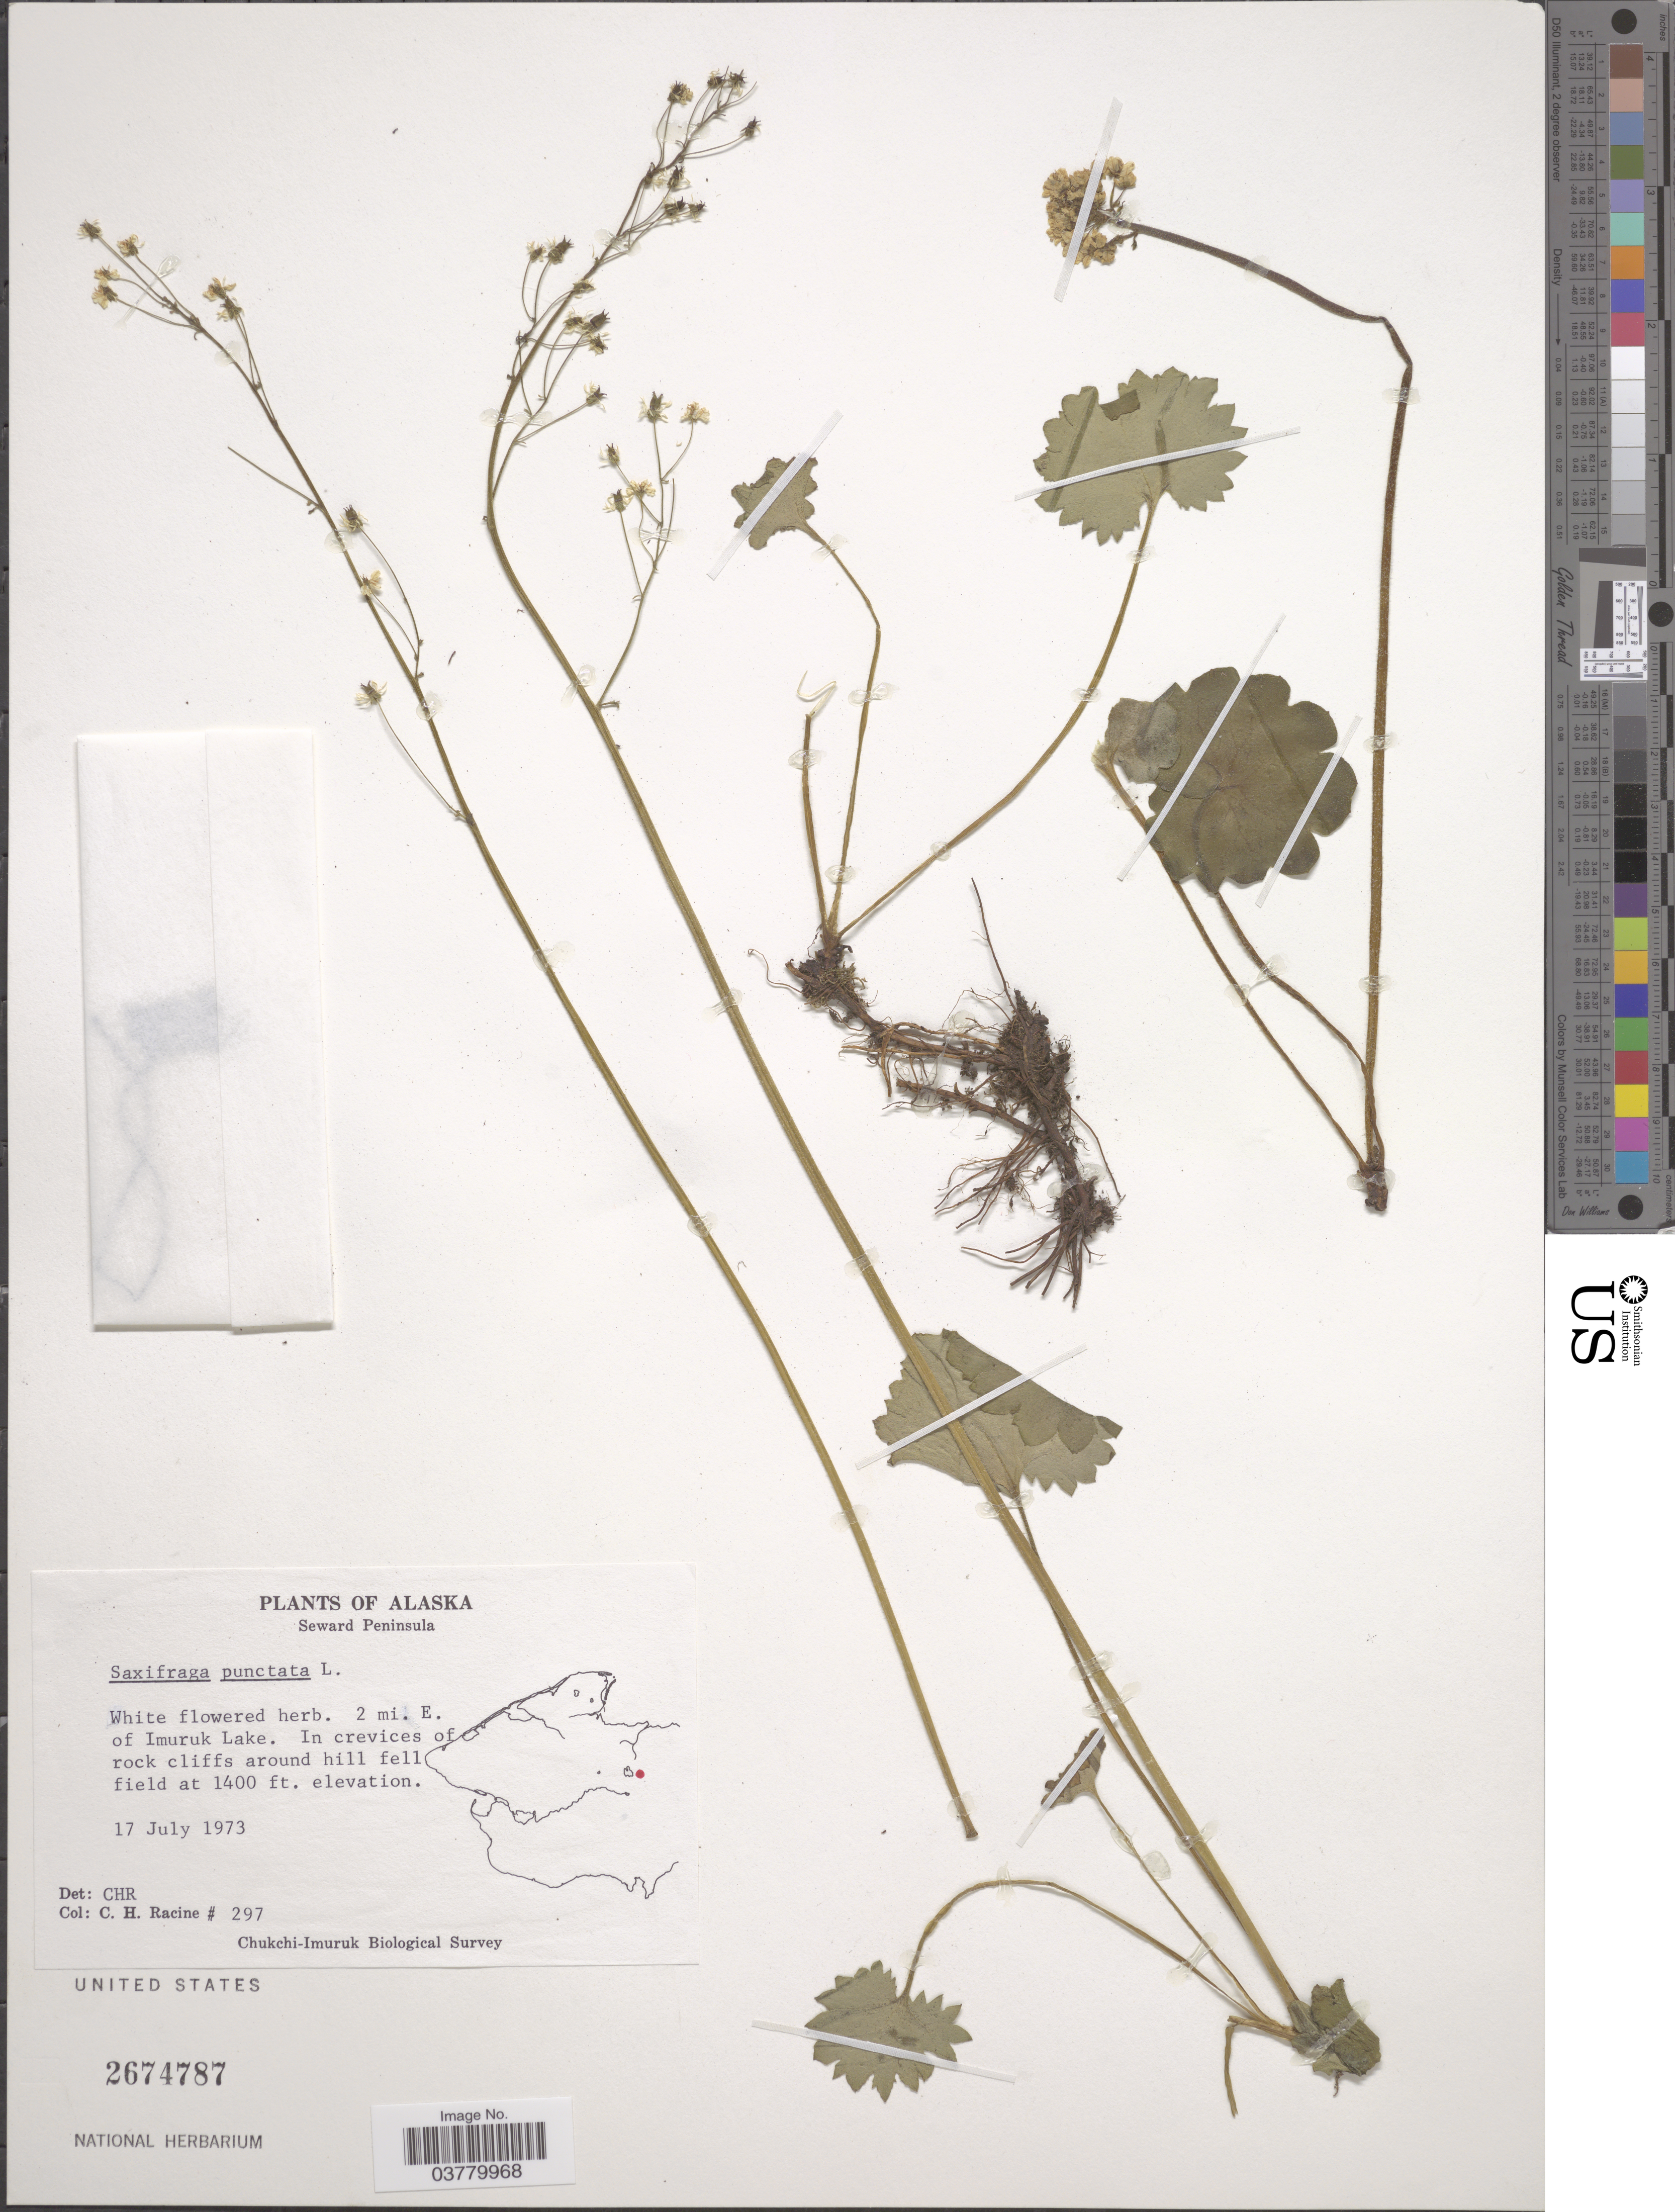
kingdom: Plantae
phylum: Tracheophyta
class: Magnoliopsida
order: Saxifragales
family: Saxifragaceae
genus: Micranthes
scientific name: Micranthes nelsoniana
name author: (D. Don) Small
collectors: C. Racine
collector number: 297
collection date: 1973-07-17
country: United States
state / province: Alaska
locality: Seward Peninsula. 2 mi. E. of Imuruk Lake.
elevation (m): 427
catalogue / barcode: US 2674787